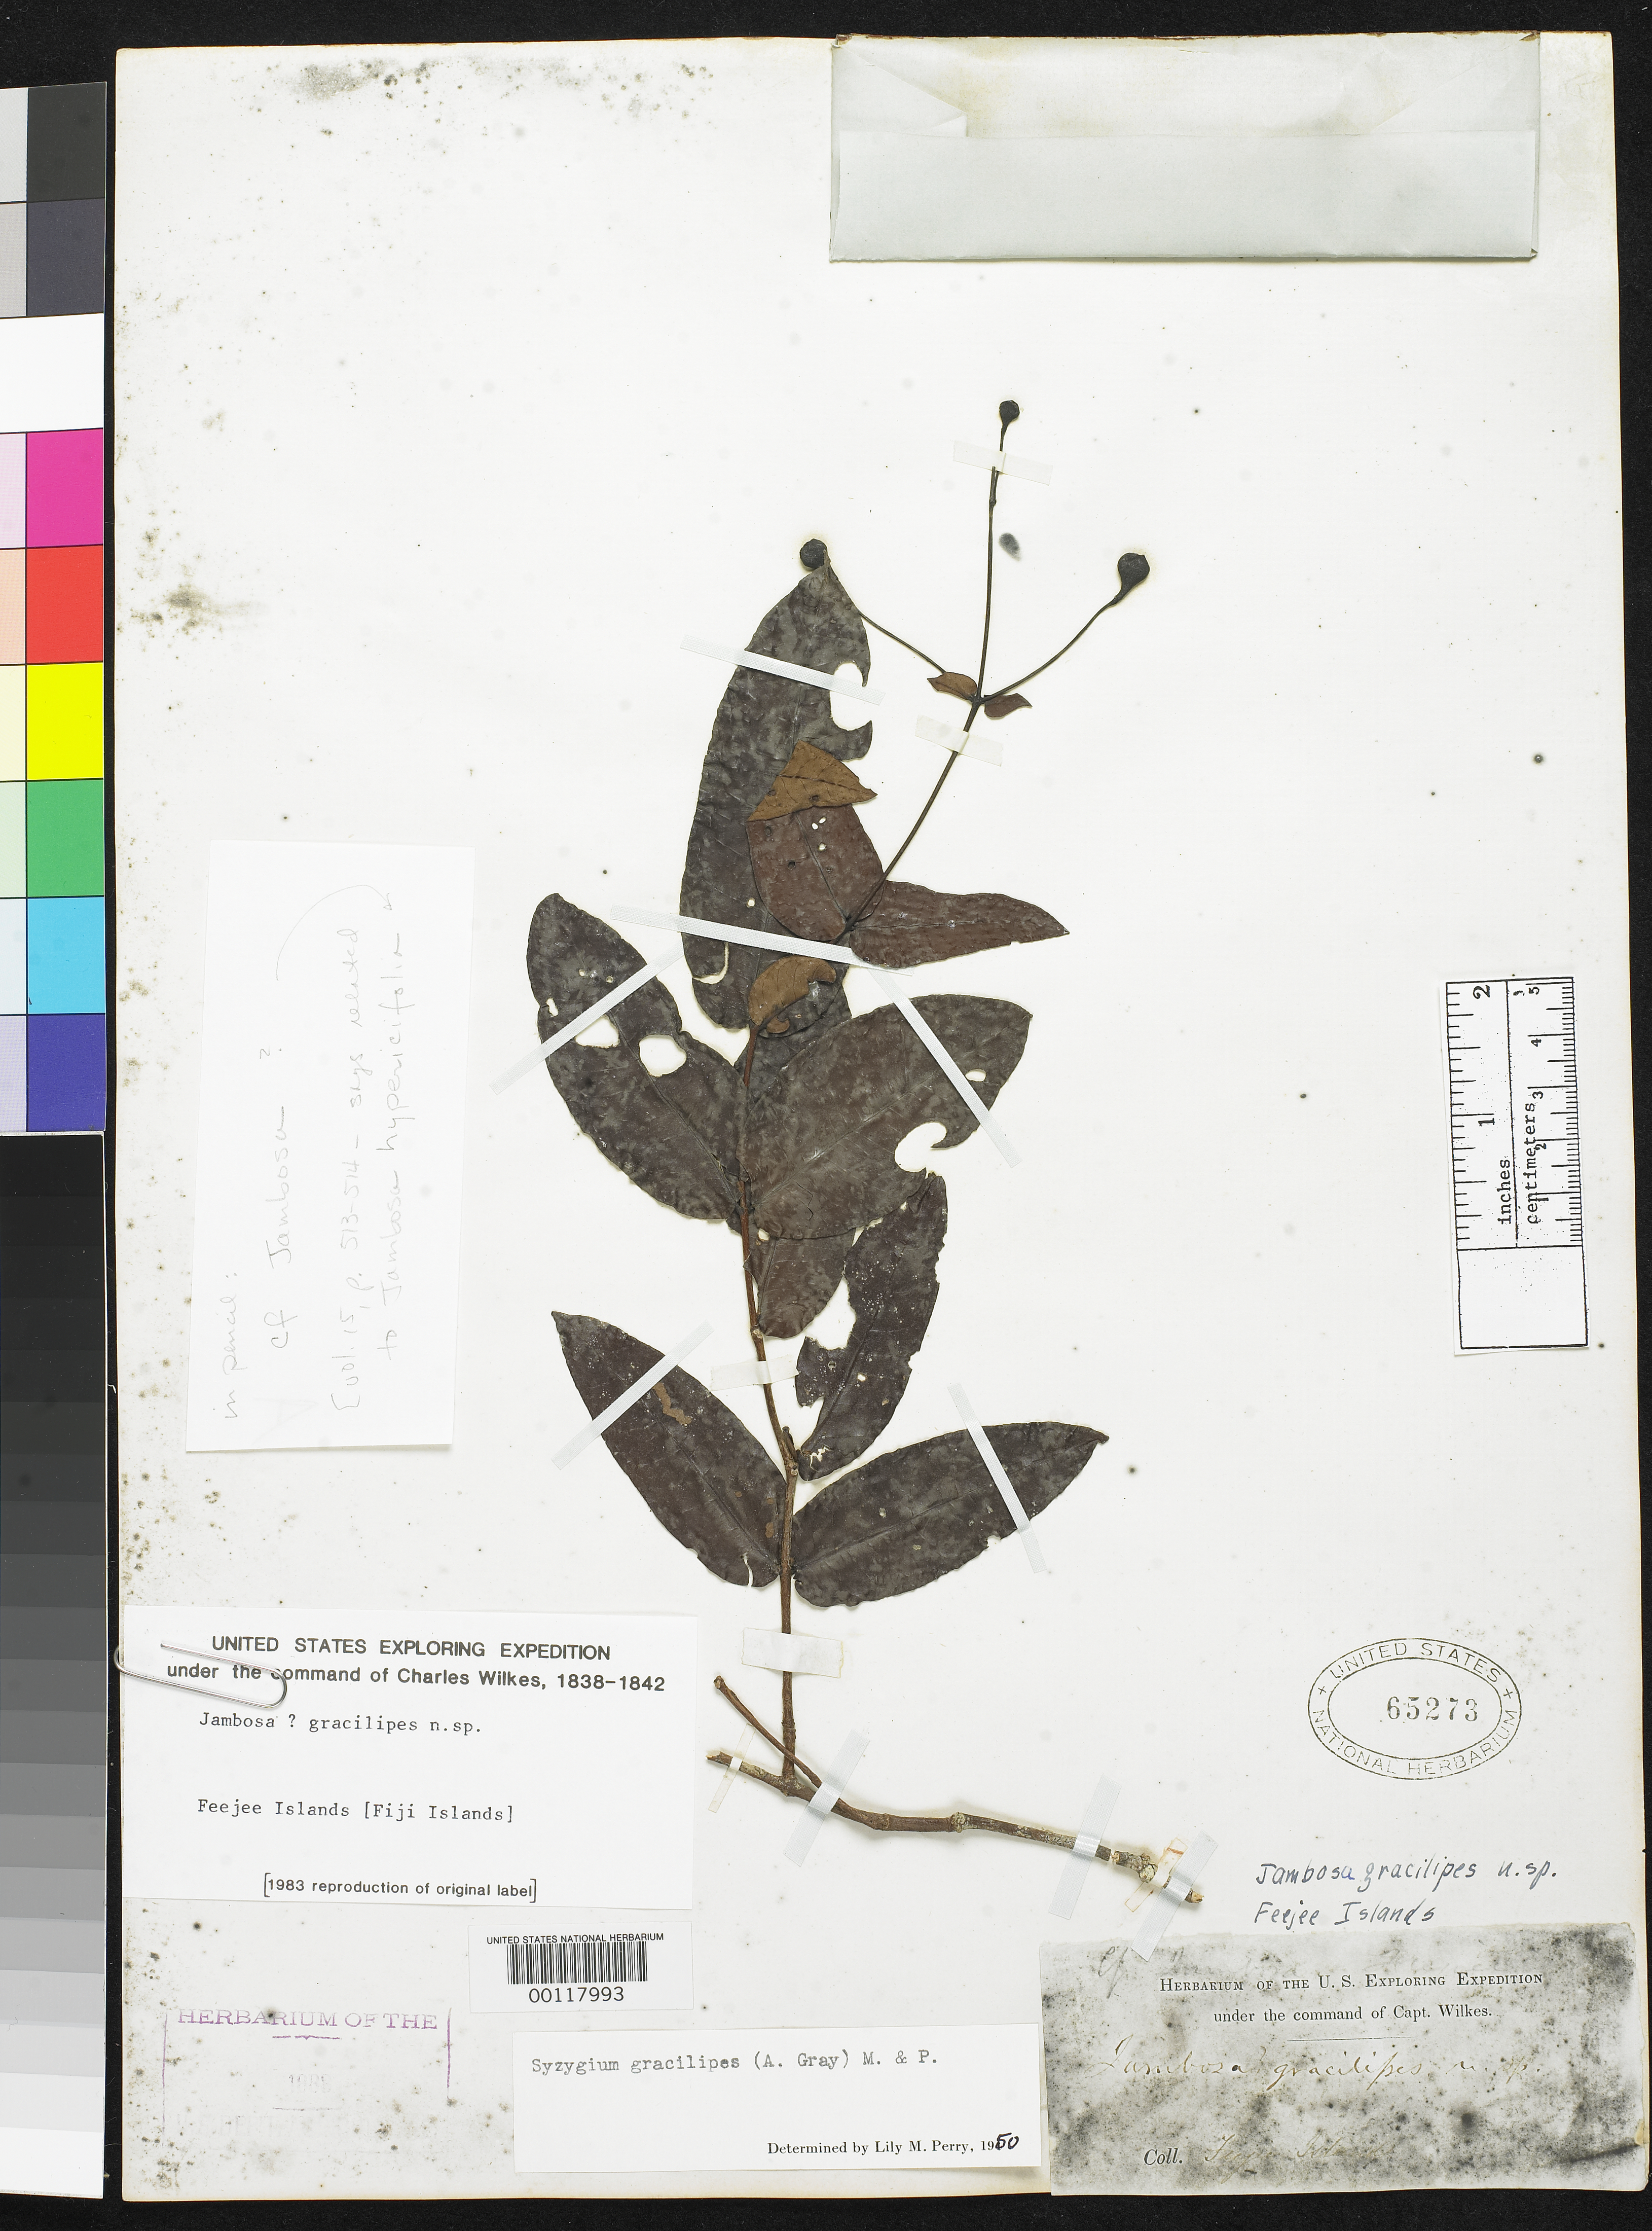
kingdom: Plantae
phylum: Tracheophyta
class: Magnoliopsida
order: Myrtales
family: Myrtaceae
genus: Eugenia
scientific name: Eugenia gracilipes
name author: A. Gray in Wilkes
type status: Type Collection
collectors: Wilkes Explor. Exped.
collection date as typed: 1838 to -- --- 1842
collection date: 1838/1842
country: Fiji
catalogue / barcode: US 65273